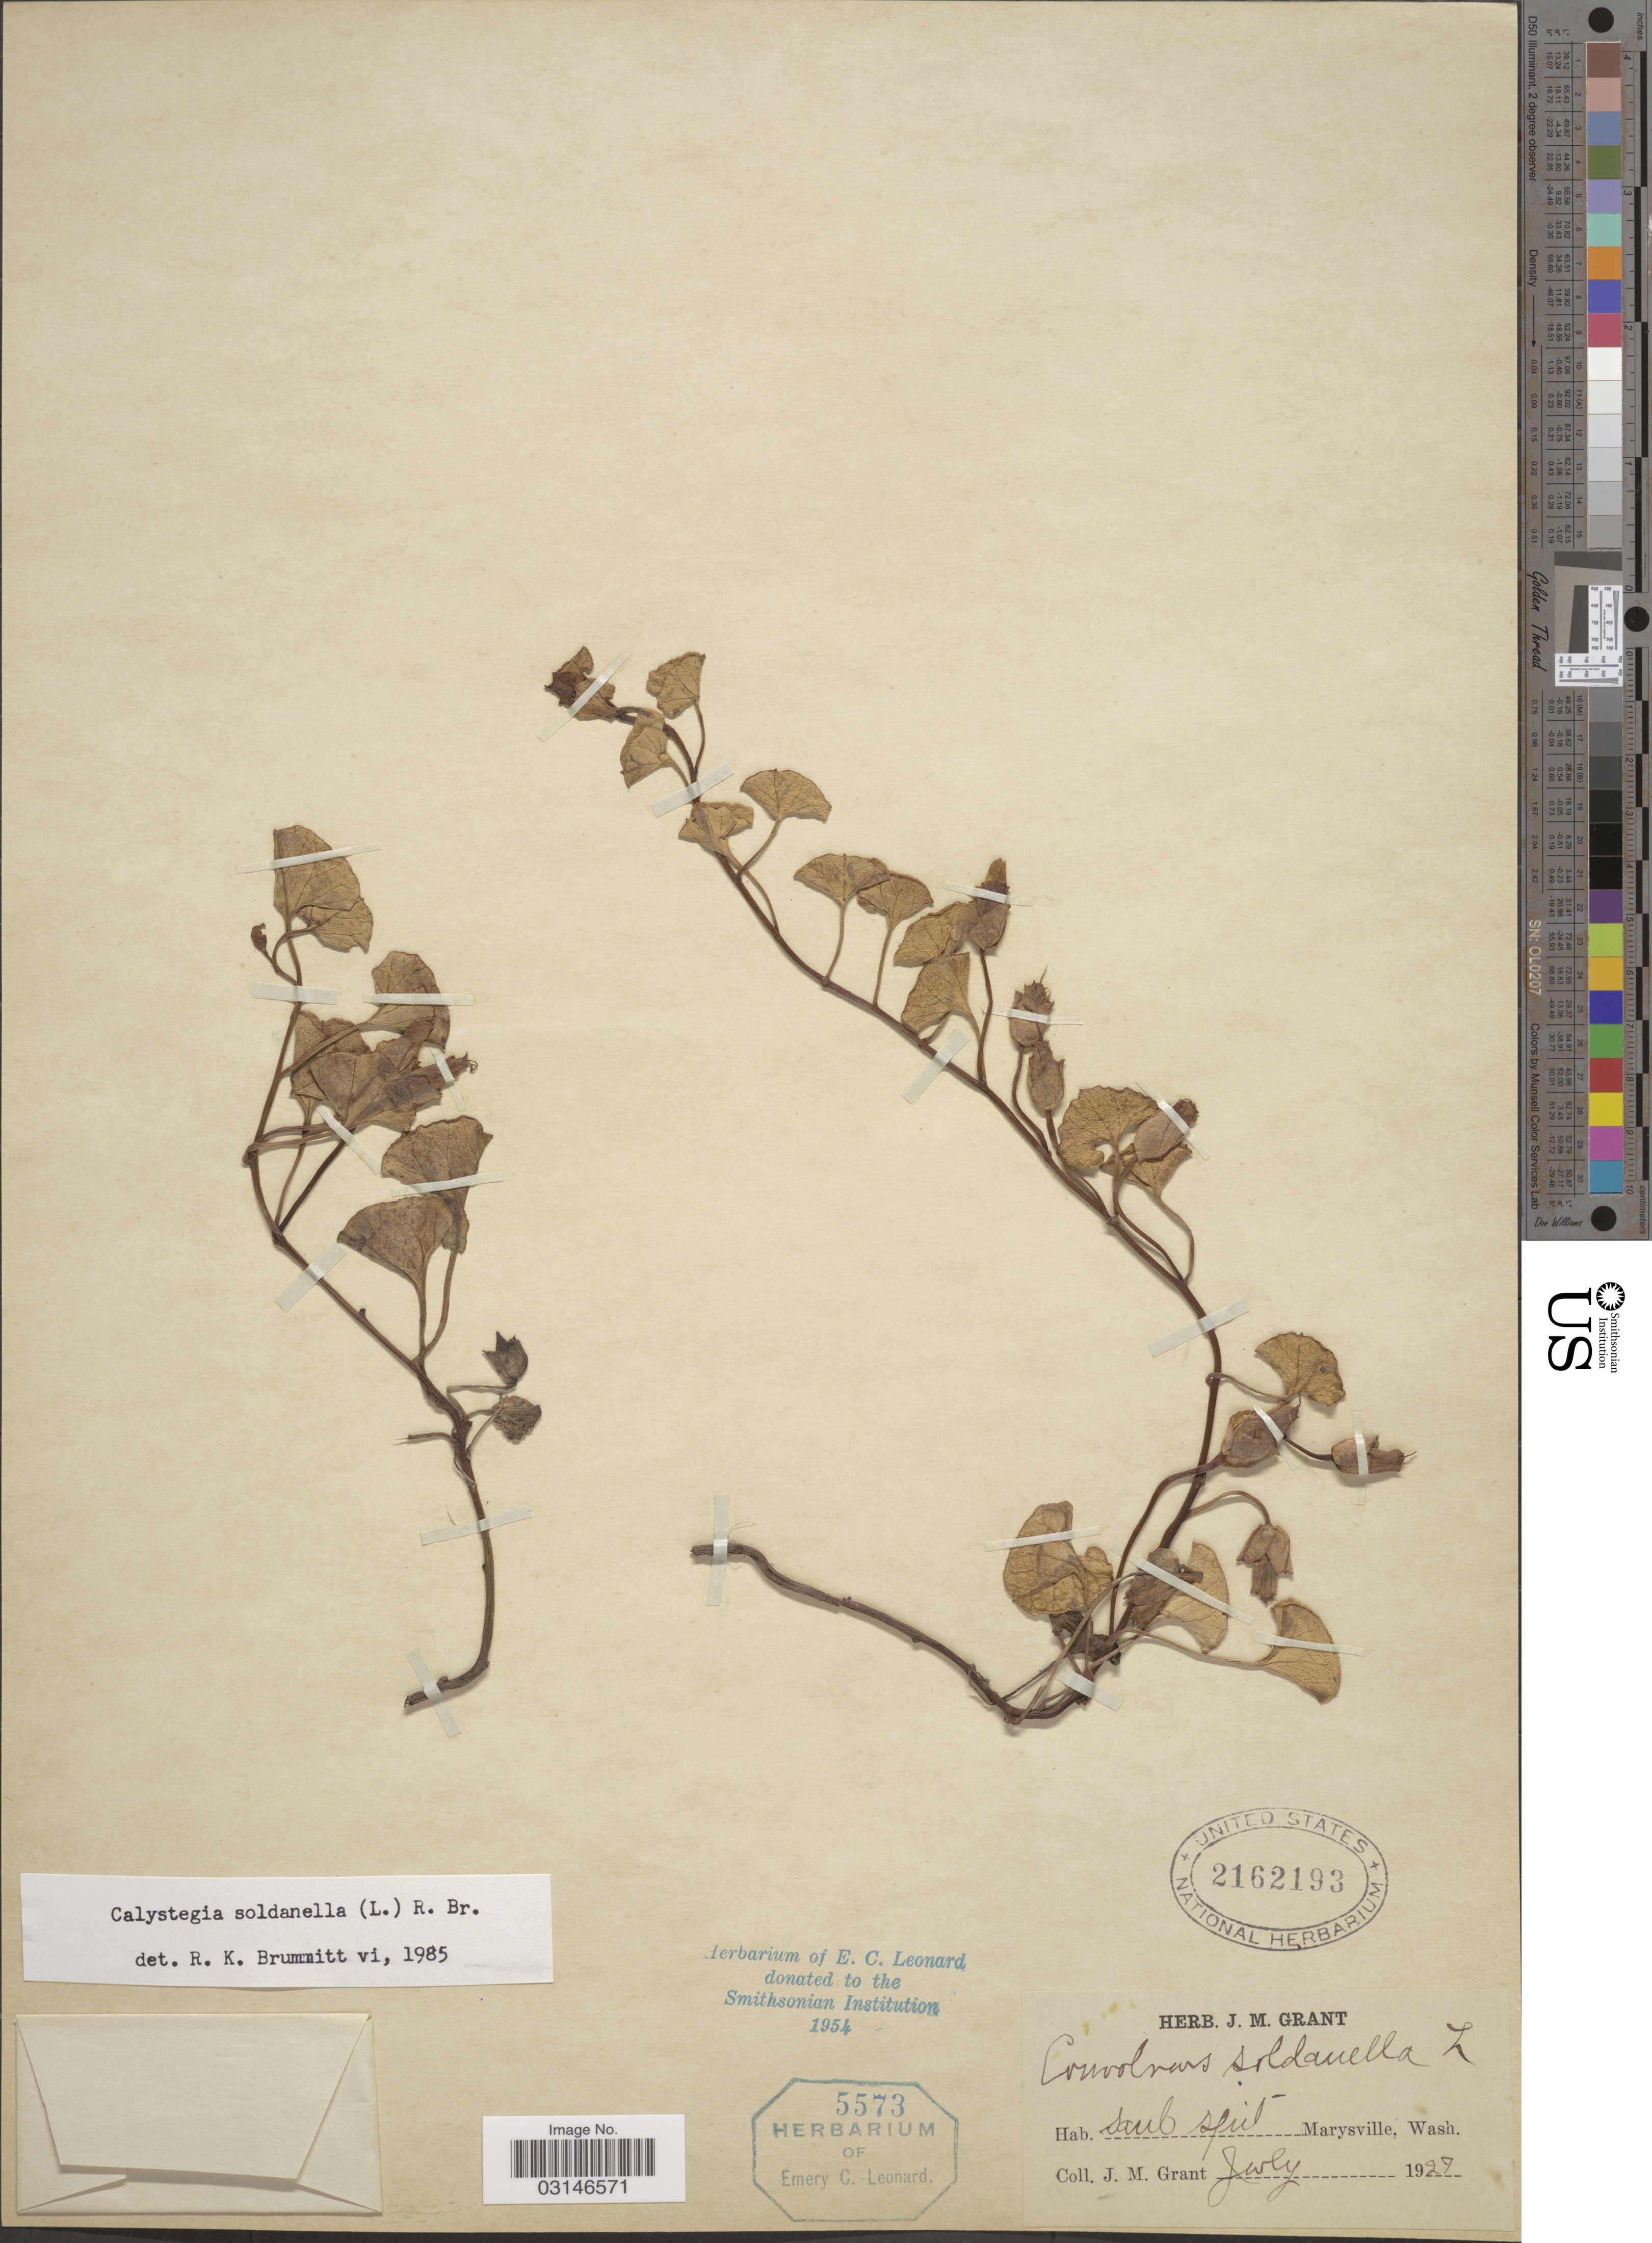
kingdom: Plantae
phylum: Tracheophyta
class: Magnoliopsida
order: Solanales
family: Convolvulaceae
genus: Calystegia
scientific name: Calystegia soldanella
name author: (L.) R. Br.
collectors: J. M. Grant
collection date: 1927-07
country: United States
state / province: Washington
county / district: Snohomish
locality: Marysville.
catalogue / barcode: US 2162193